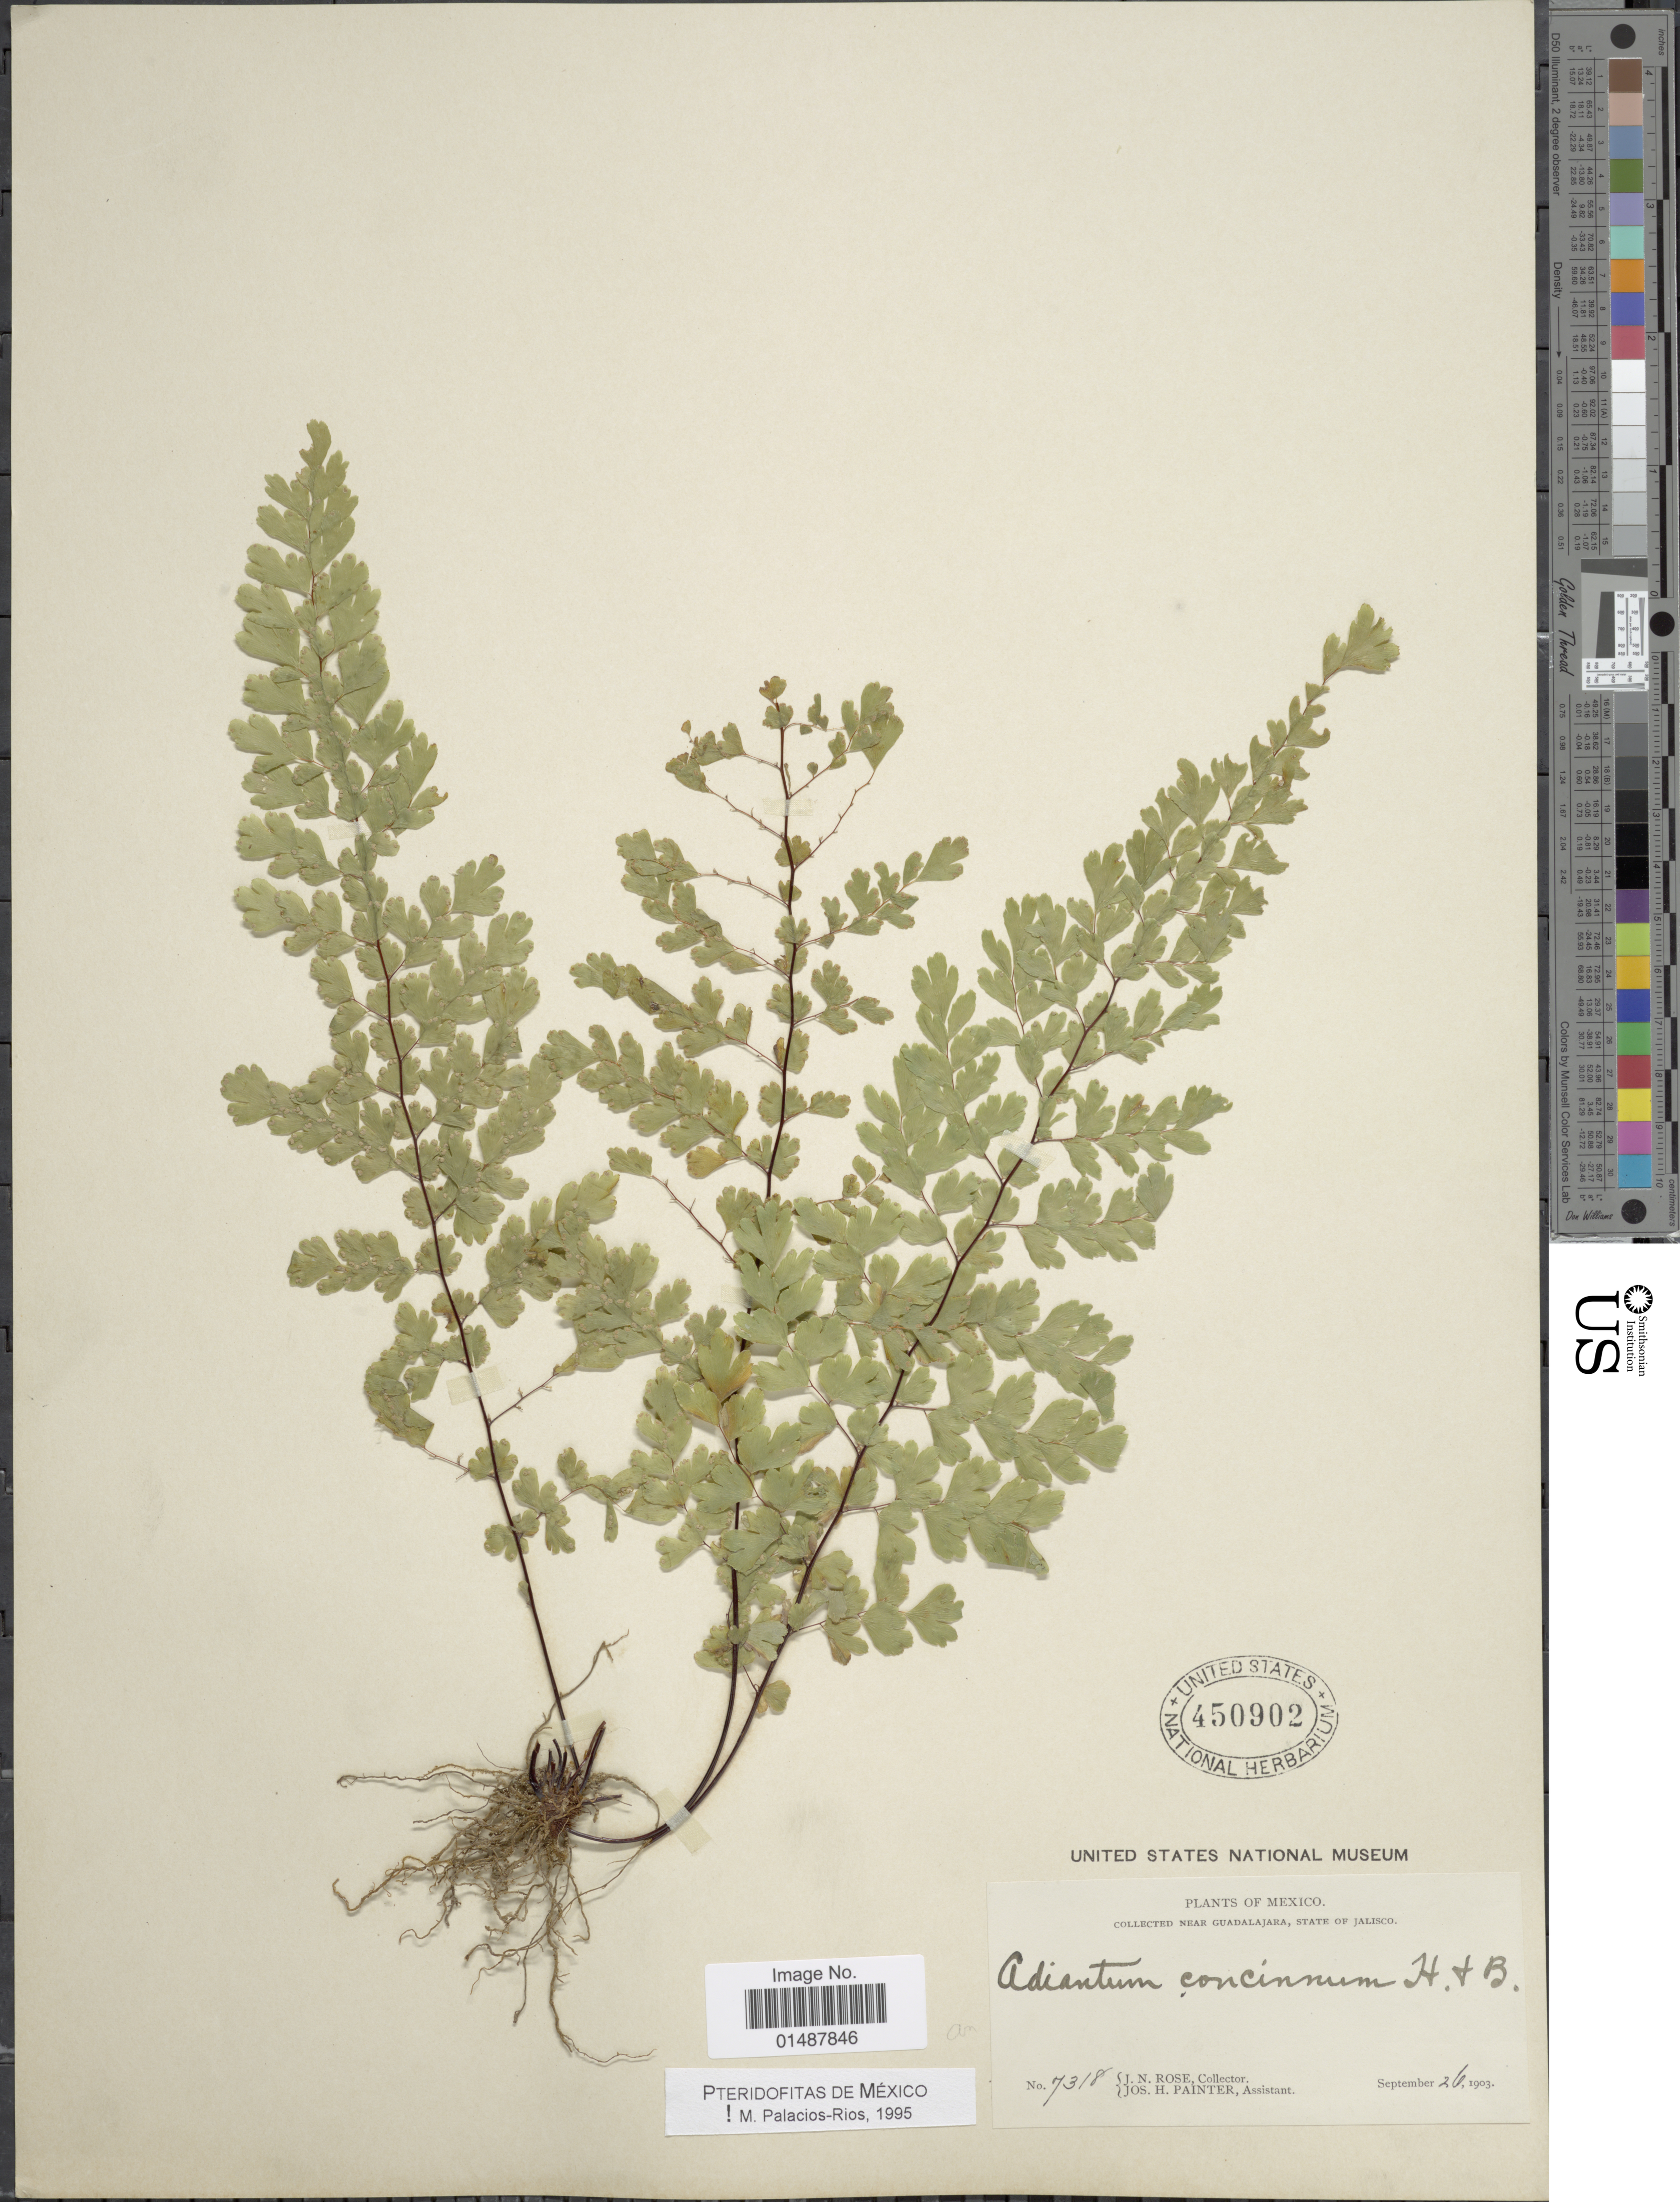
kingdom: Plantae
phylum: Tracheophyta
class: Polypodiopsida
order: Polypodiales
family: Pteridaceae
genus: Adiantum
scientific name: Adiantum concinnum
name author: Humb. & Bonpl. ex Willd.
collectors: J. N. Rose & J. H. Painter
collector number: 7318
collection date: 1903-09-26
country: Mexico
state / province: Jalisco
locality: Near Guadalajara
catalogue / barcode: US 450902